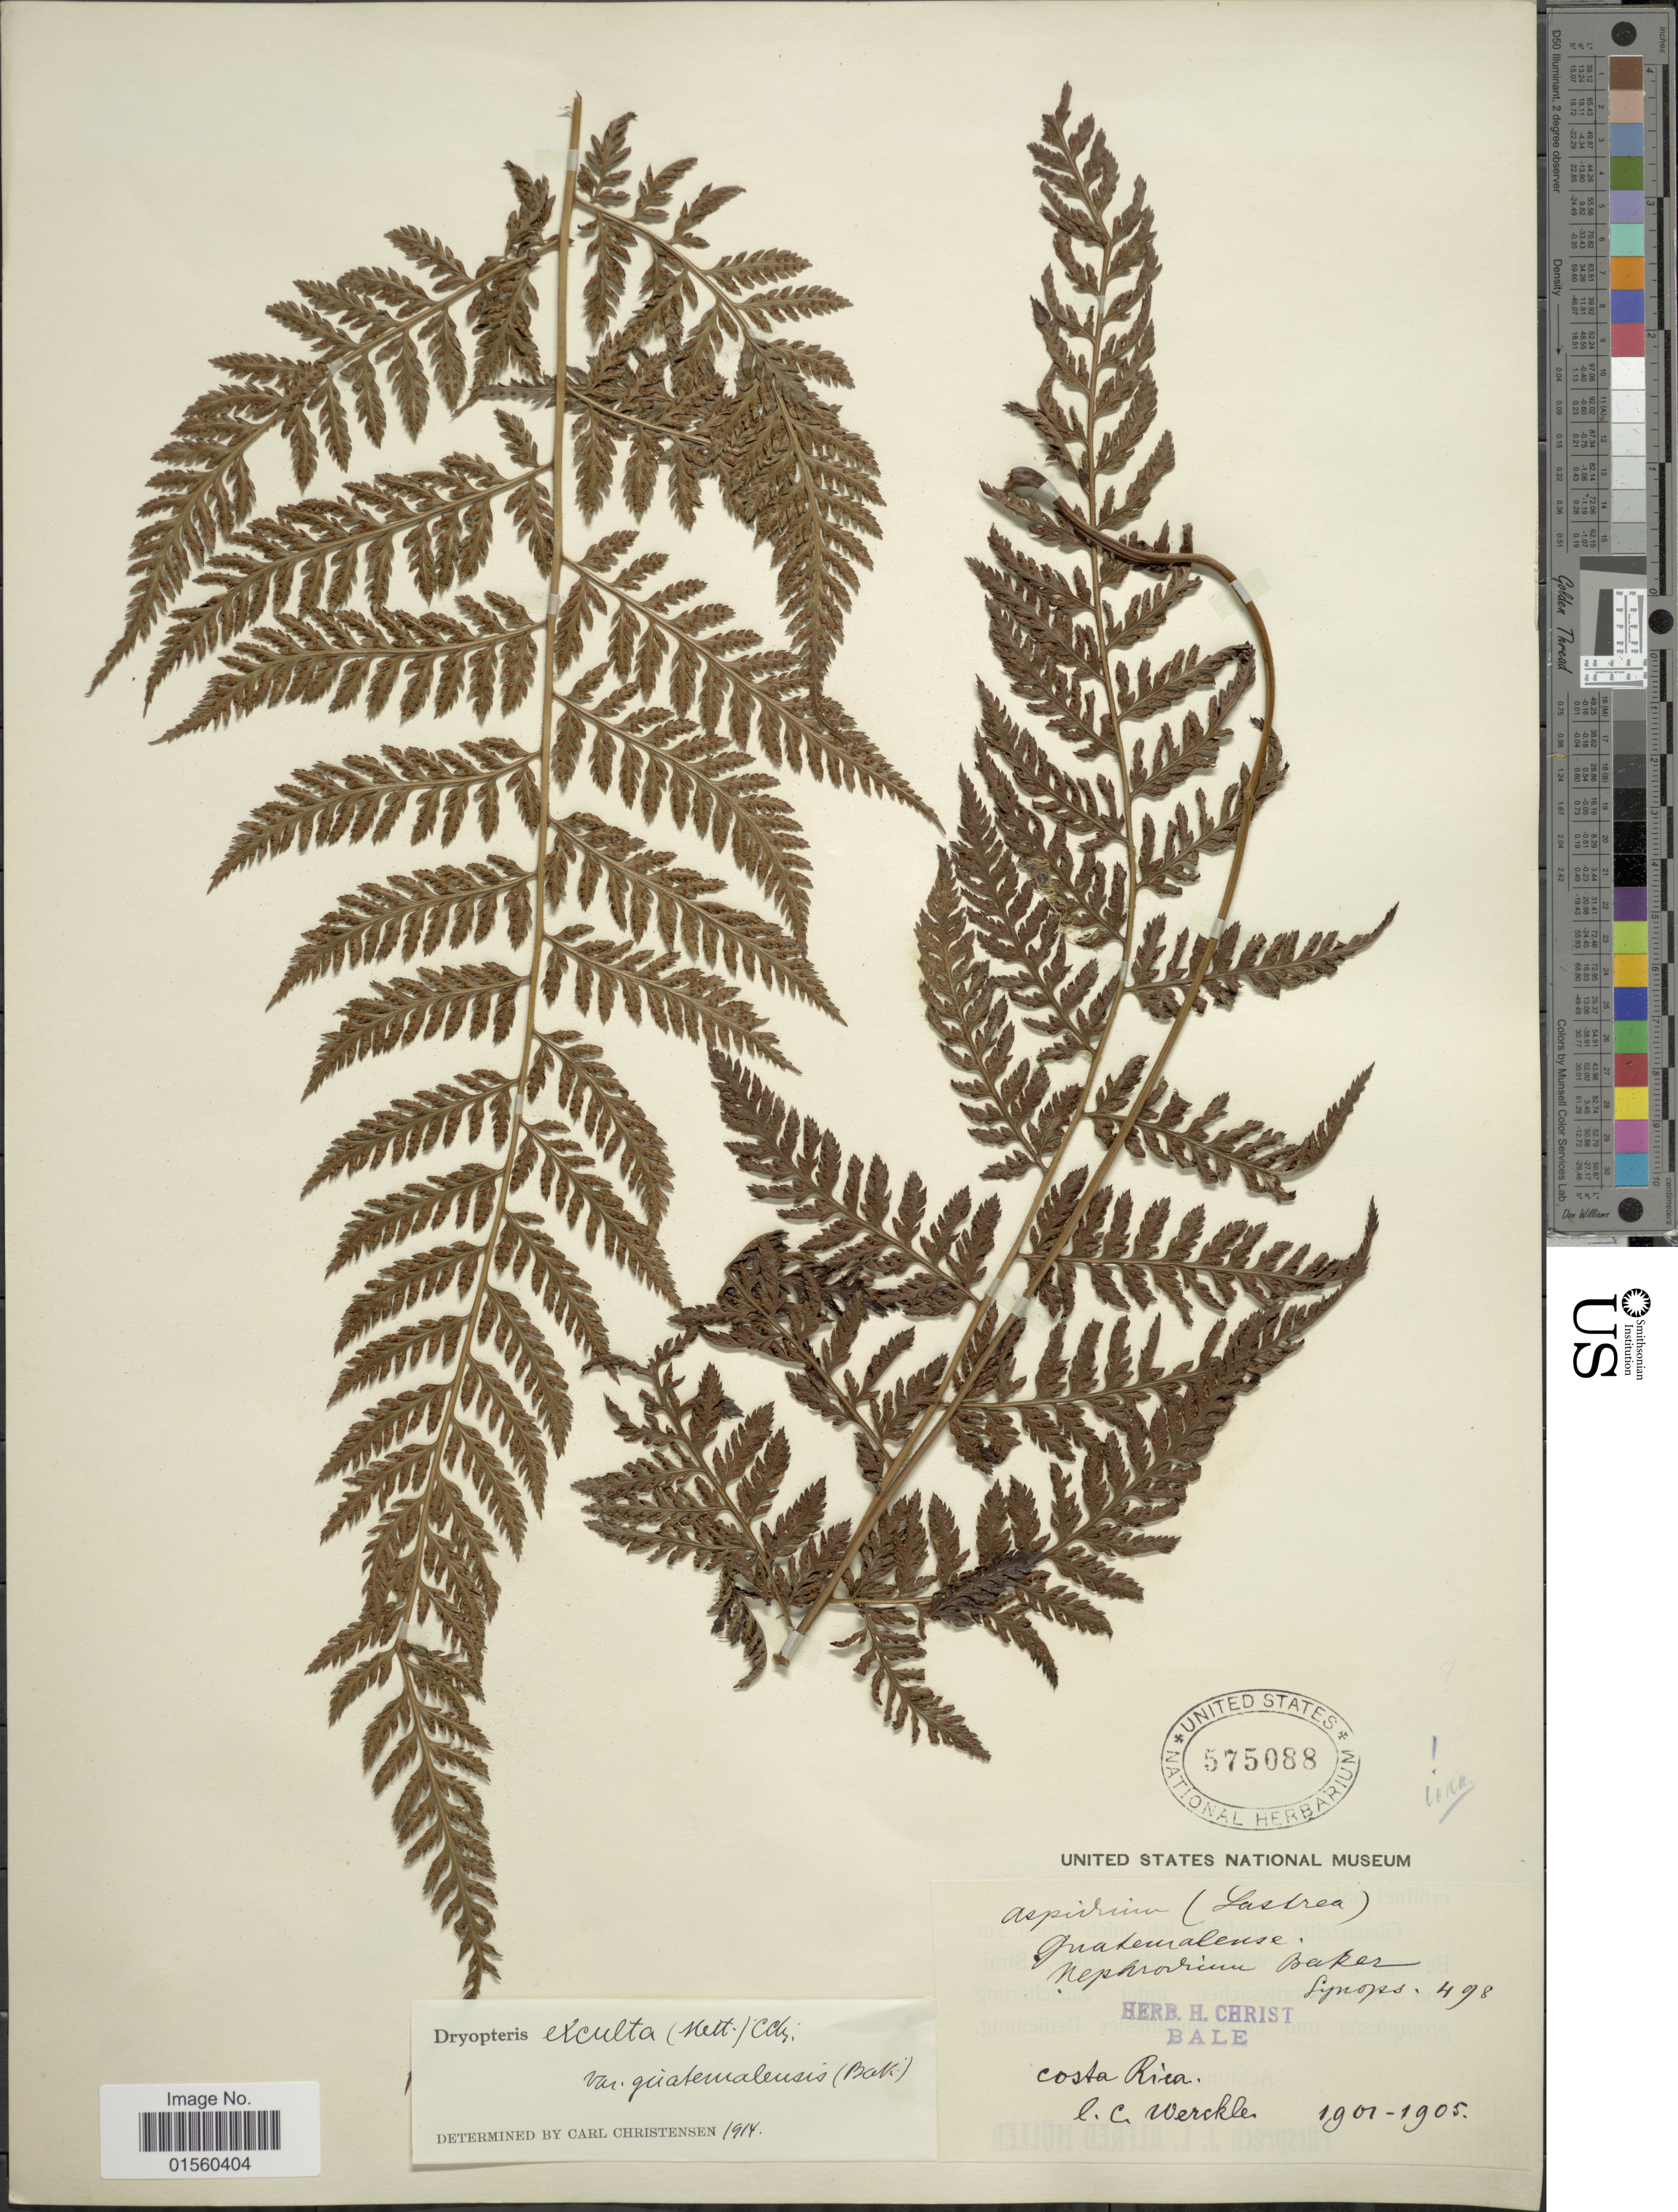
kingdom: Plantae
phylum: Tracheophyta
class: Polypodiopsida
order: Polypodiales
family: Dryopteridaceae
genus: Parapolystichum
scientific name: Parapolystichum excultum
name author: (Mett.) Labiak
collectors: C. Wercklé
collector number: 498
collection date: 1901/1905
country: Costa Rica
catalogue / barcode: US 575088